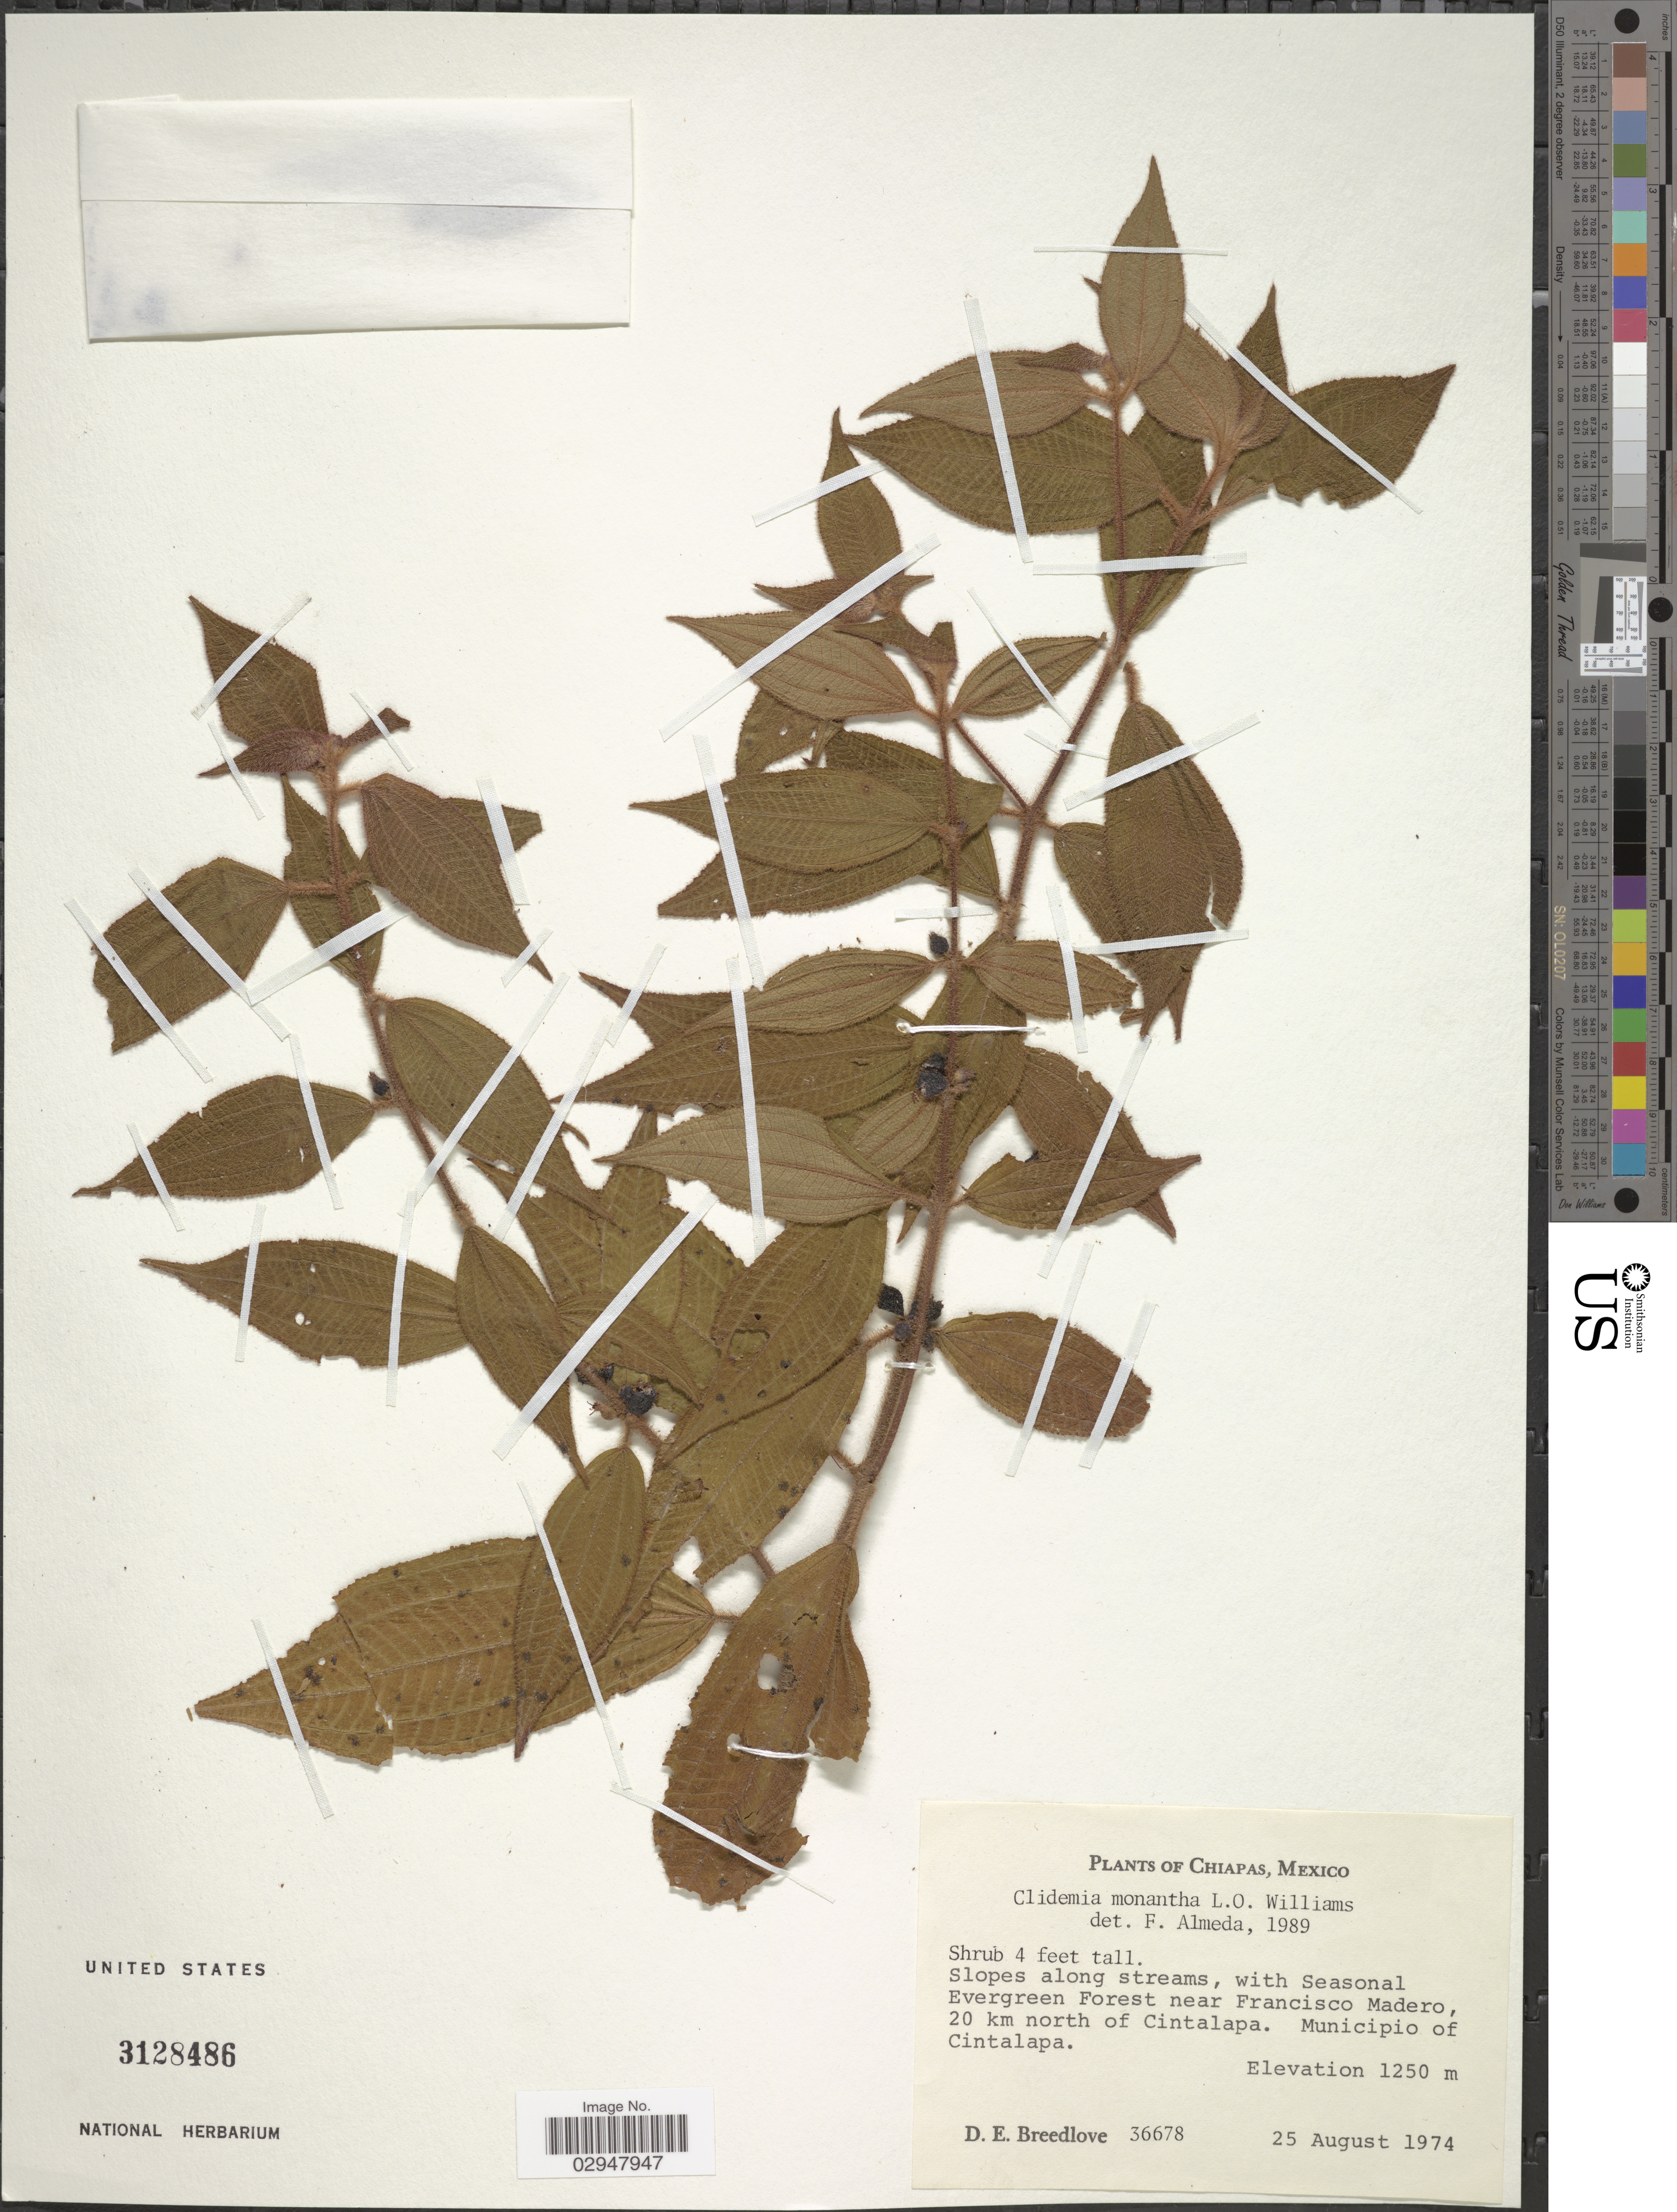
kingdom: Plantae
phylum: Tracheophyta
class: Magnoliopsida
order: Myrtales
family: Melastomataceae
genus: Clidemia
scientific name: Clidemia monantha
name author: L.O. Williams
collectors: D. E. Breedlove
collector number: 36678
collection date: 1974-08-25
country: Mexico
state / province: Chiapas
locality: Evergreen Forest near Francisco Madero, 20 km north of Cintalapa, Municipio of Cintalapa.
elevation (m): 1250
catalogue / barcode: US 3128486